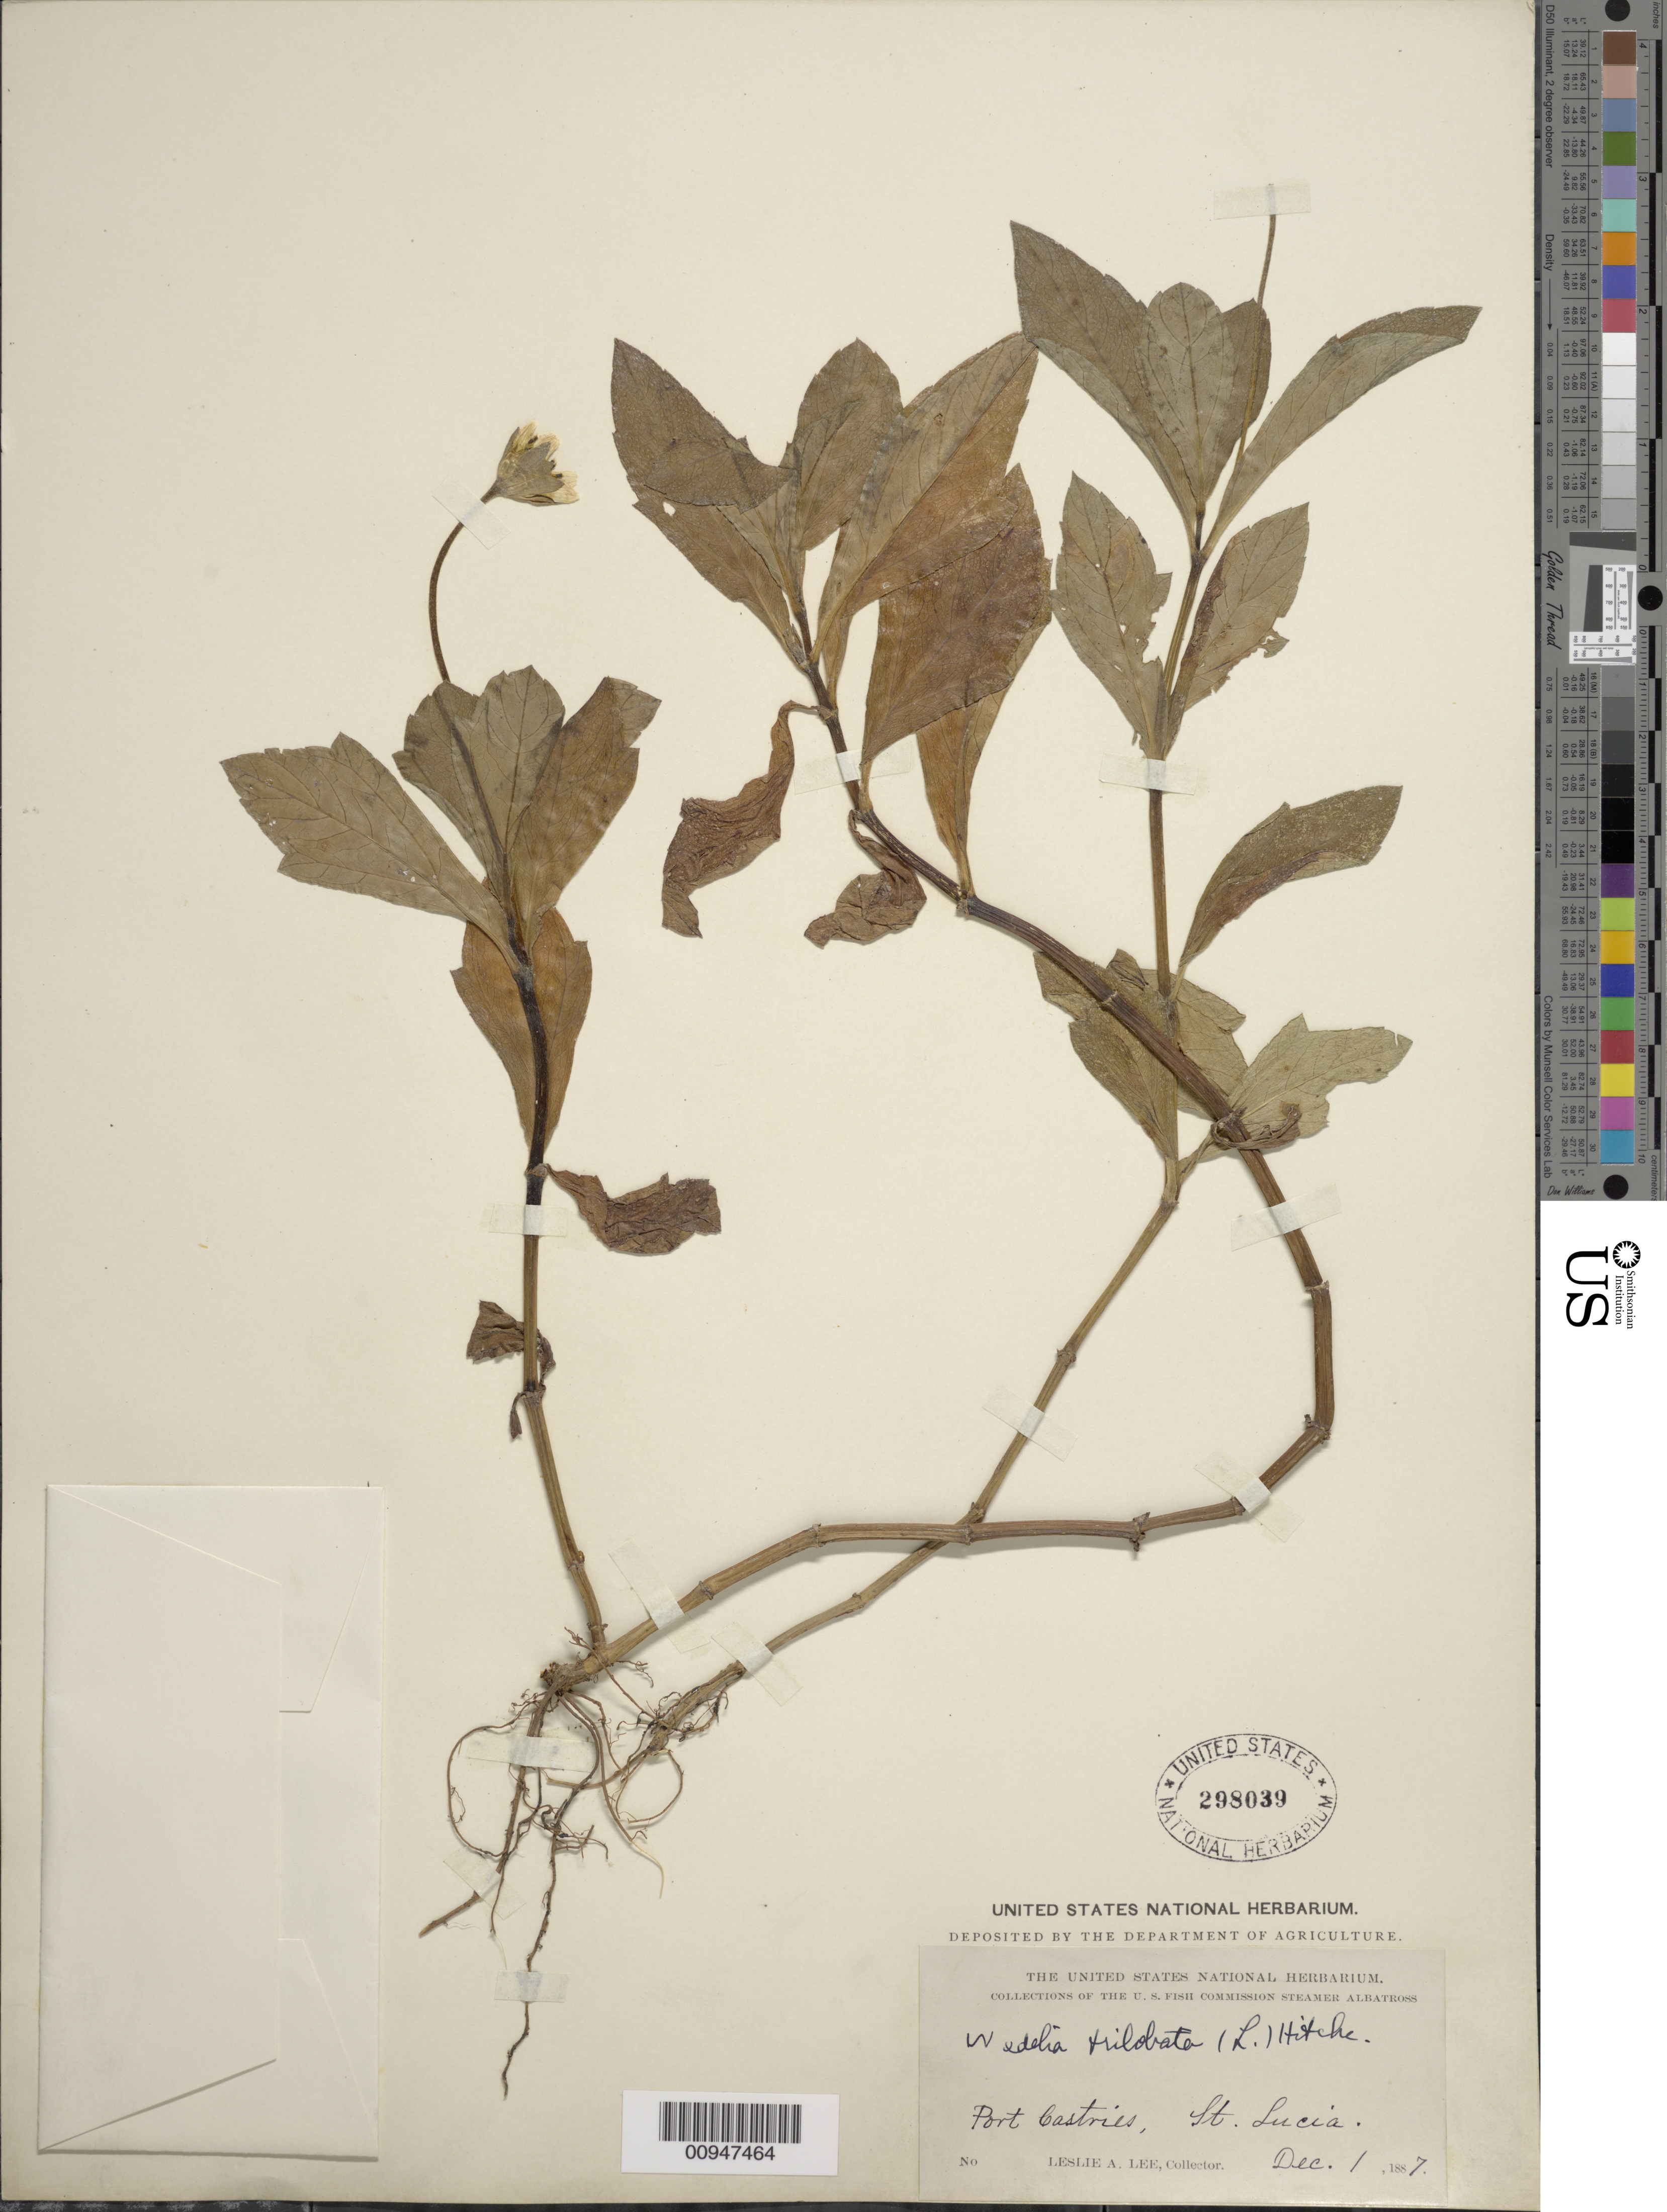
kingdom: Plantae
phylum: Tracheophyta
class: Magnoliopsida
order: Asterales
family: Asteraceae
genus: Sphagneticola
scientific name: Sphagneticola trilobata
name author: (L.) Pruski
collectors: L. Lee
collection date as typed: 01 Dec 1887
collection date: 1887-12-01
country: St. Lucia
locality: Port Castries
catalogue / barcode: US 298039